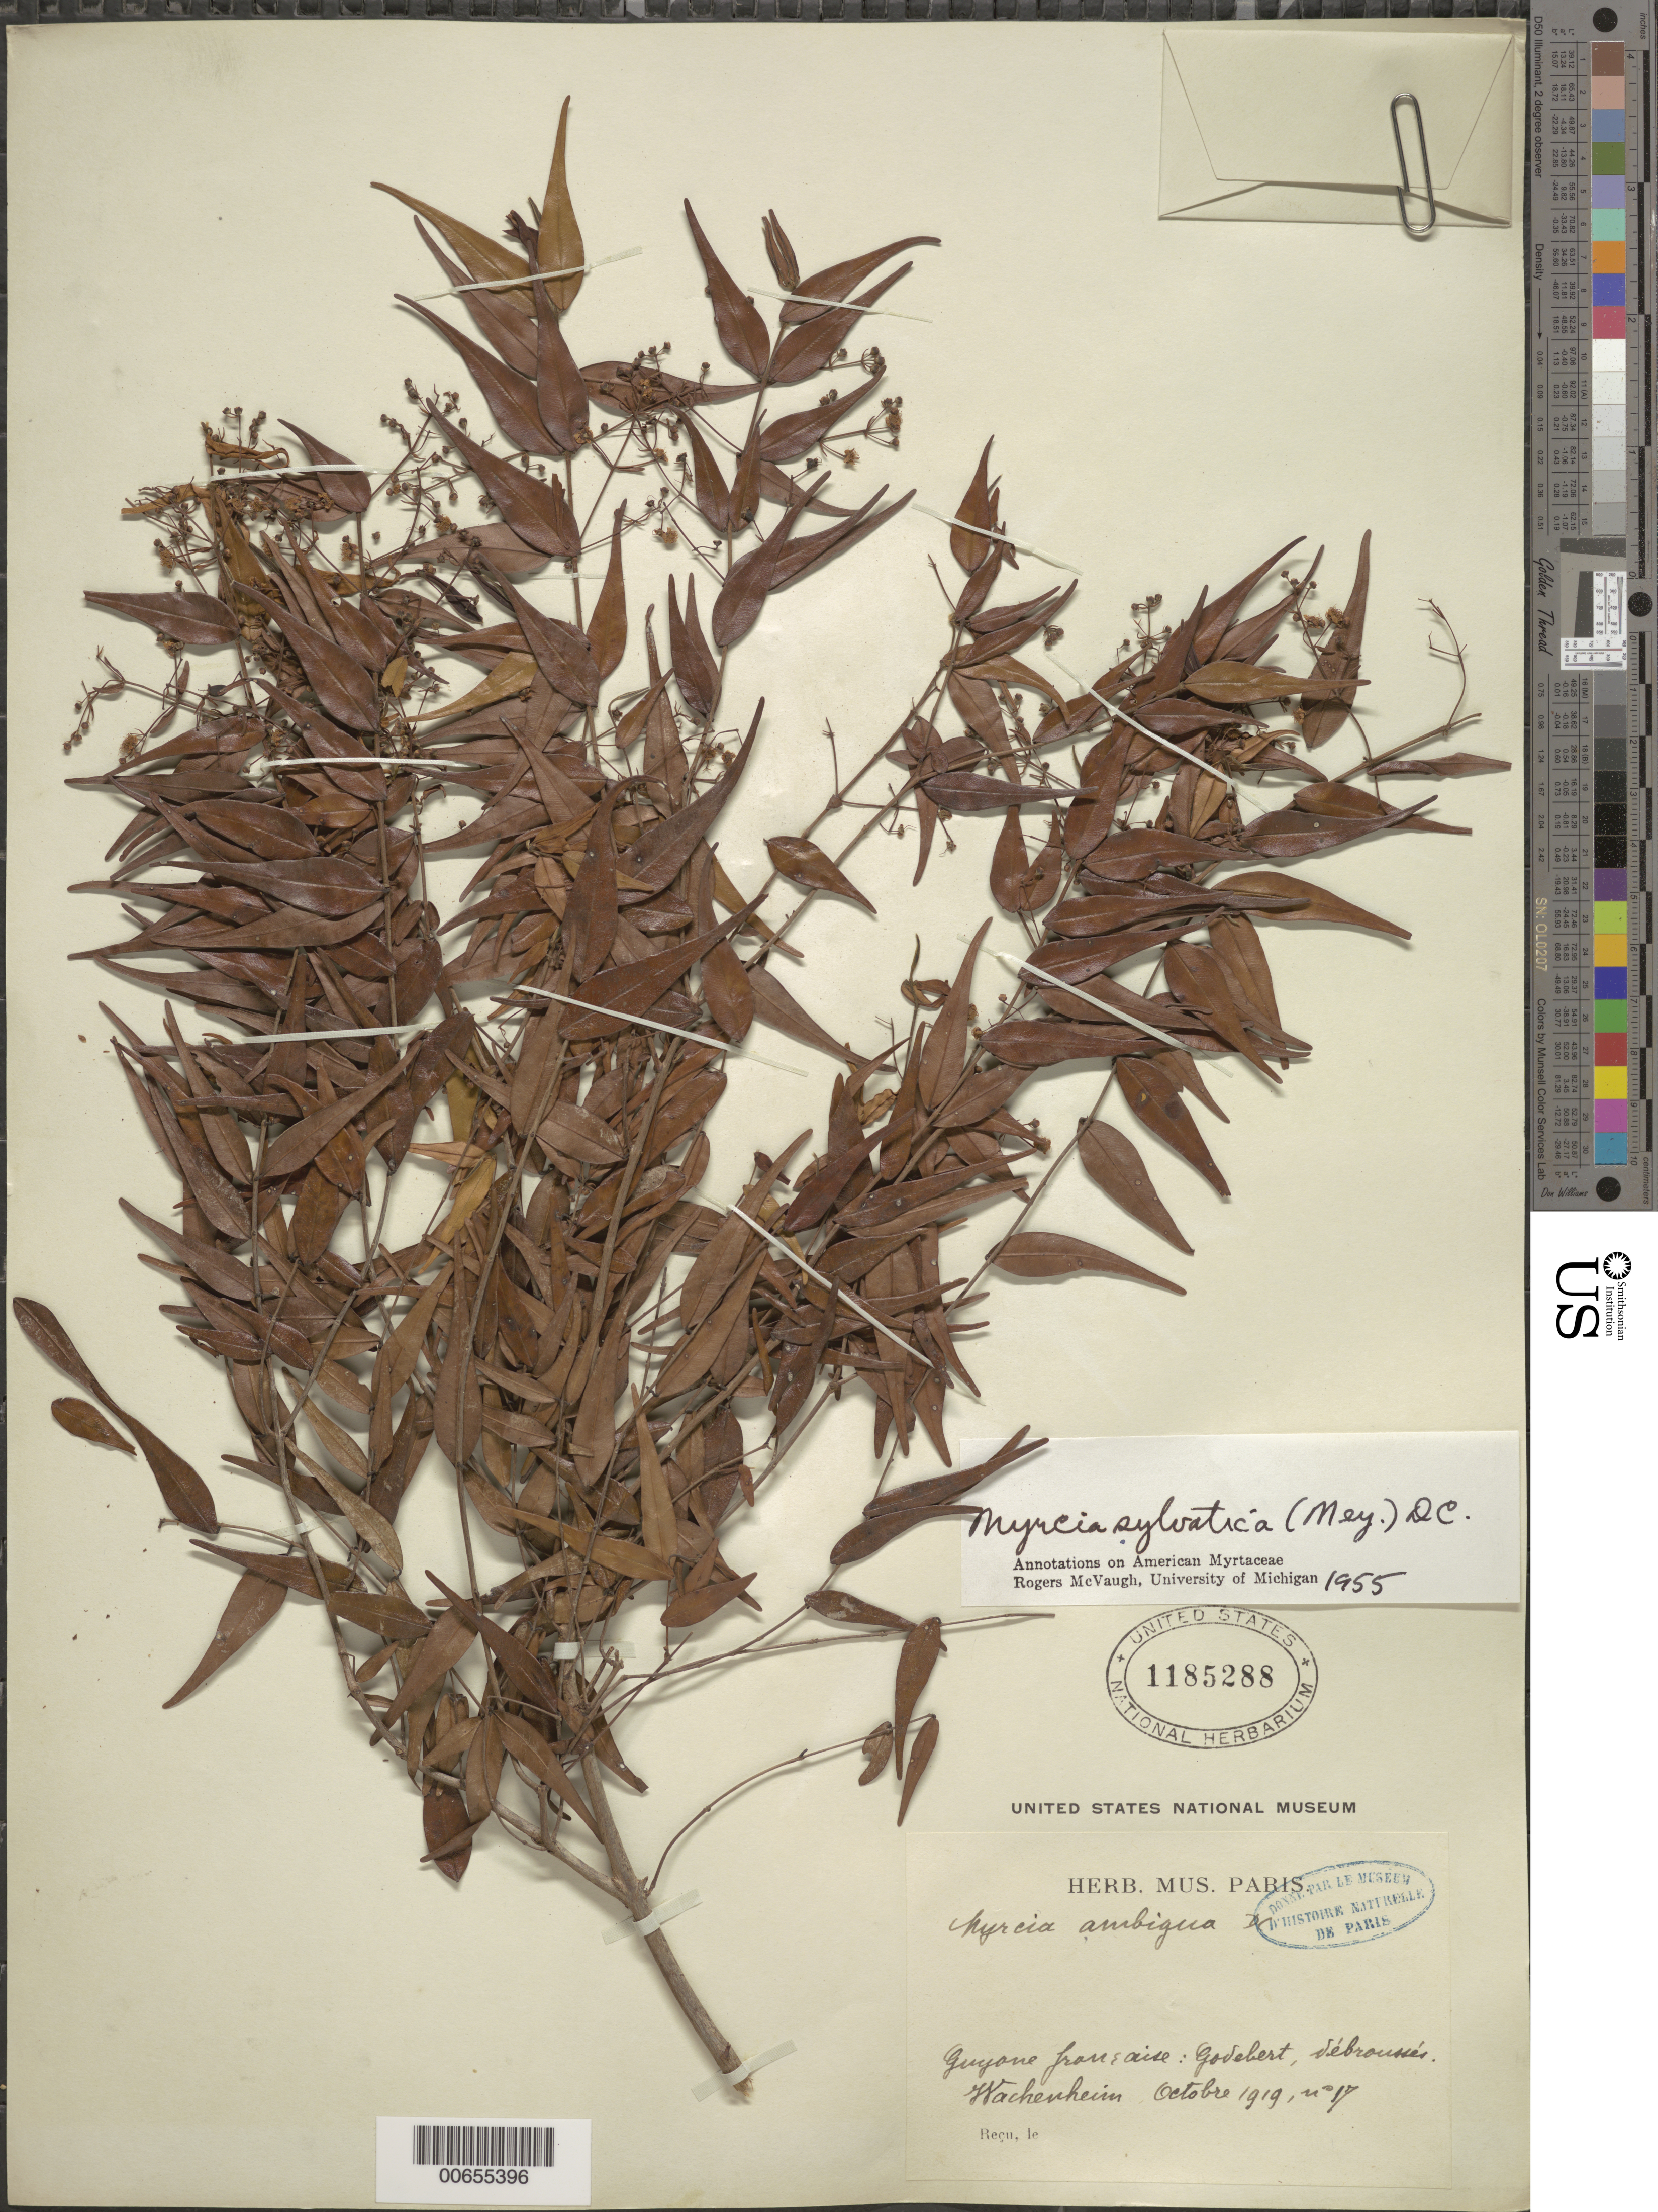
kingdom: Plantae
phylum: Tracheophyta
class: Magnoliopsida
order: Myrtales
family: Myrtaceae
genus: Myrcia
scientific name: Myrcia sylvatica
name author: (G. Mey.) DC.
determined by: McVaugh, R.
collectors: G. Wachenheim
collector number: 17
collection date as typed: Oct-19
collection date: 1919-10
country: French Guiana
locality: Godebert, Débroussés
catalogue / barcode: US 1185288